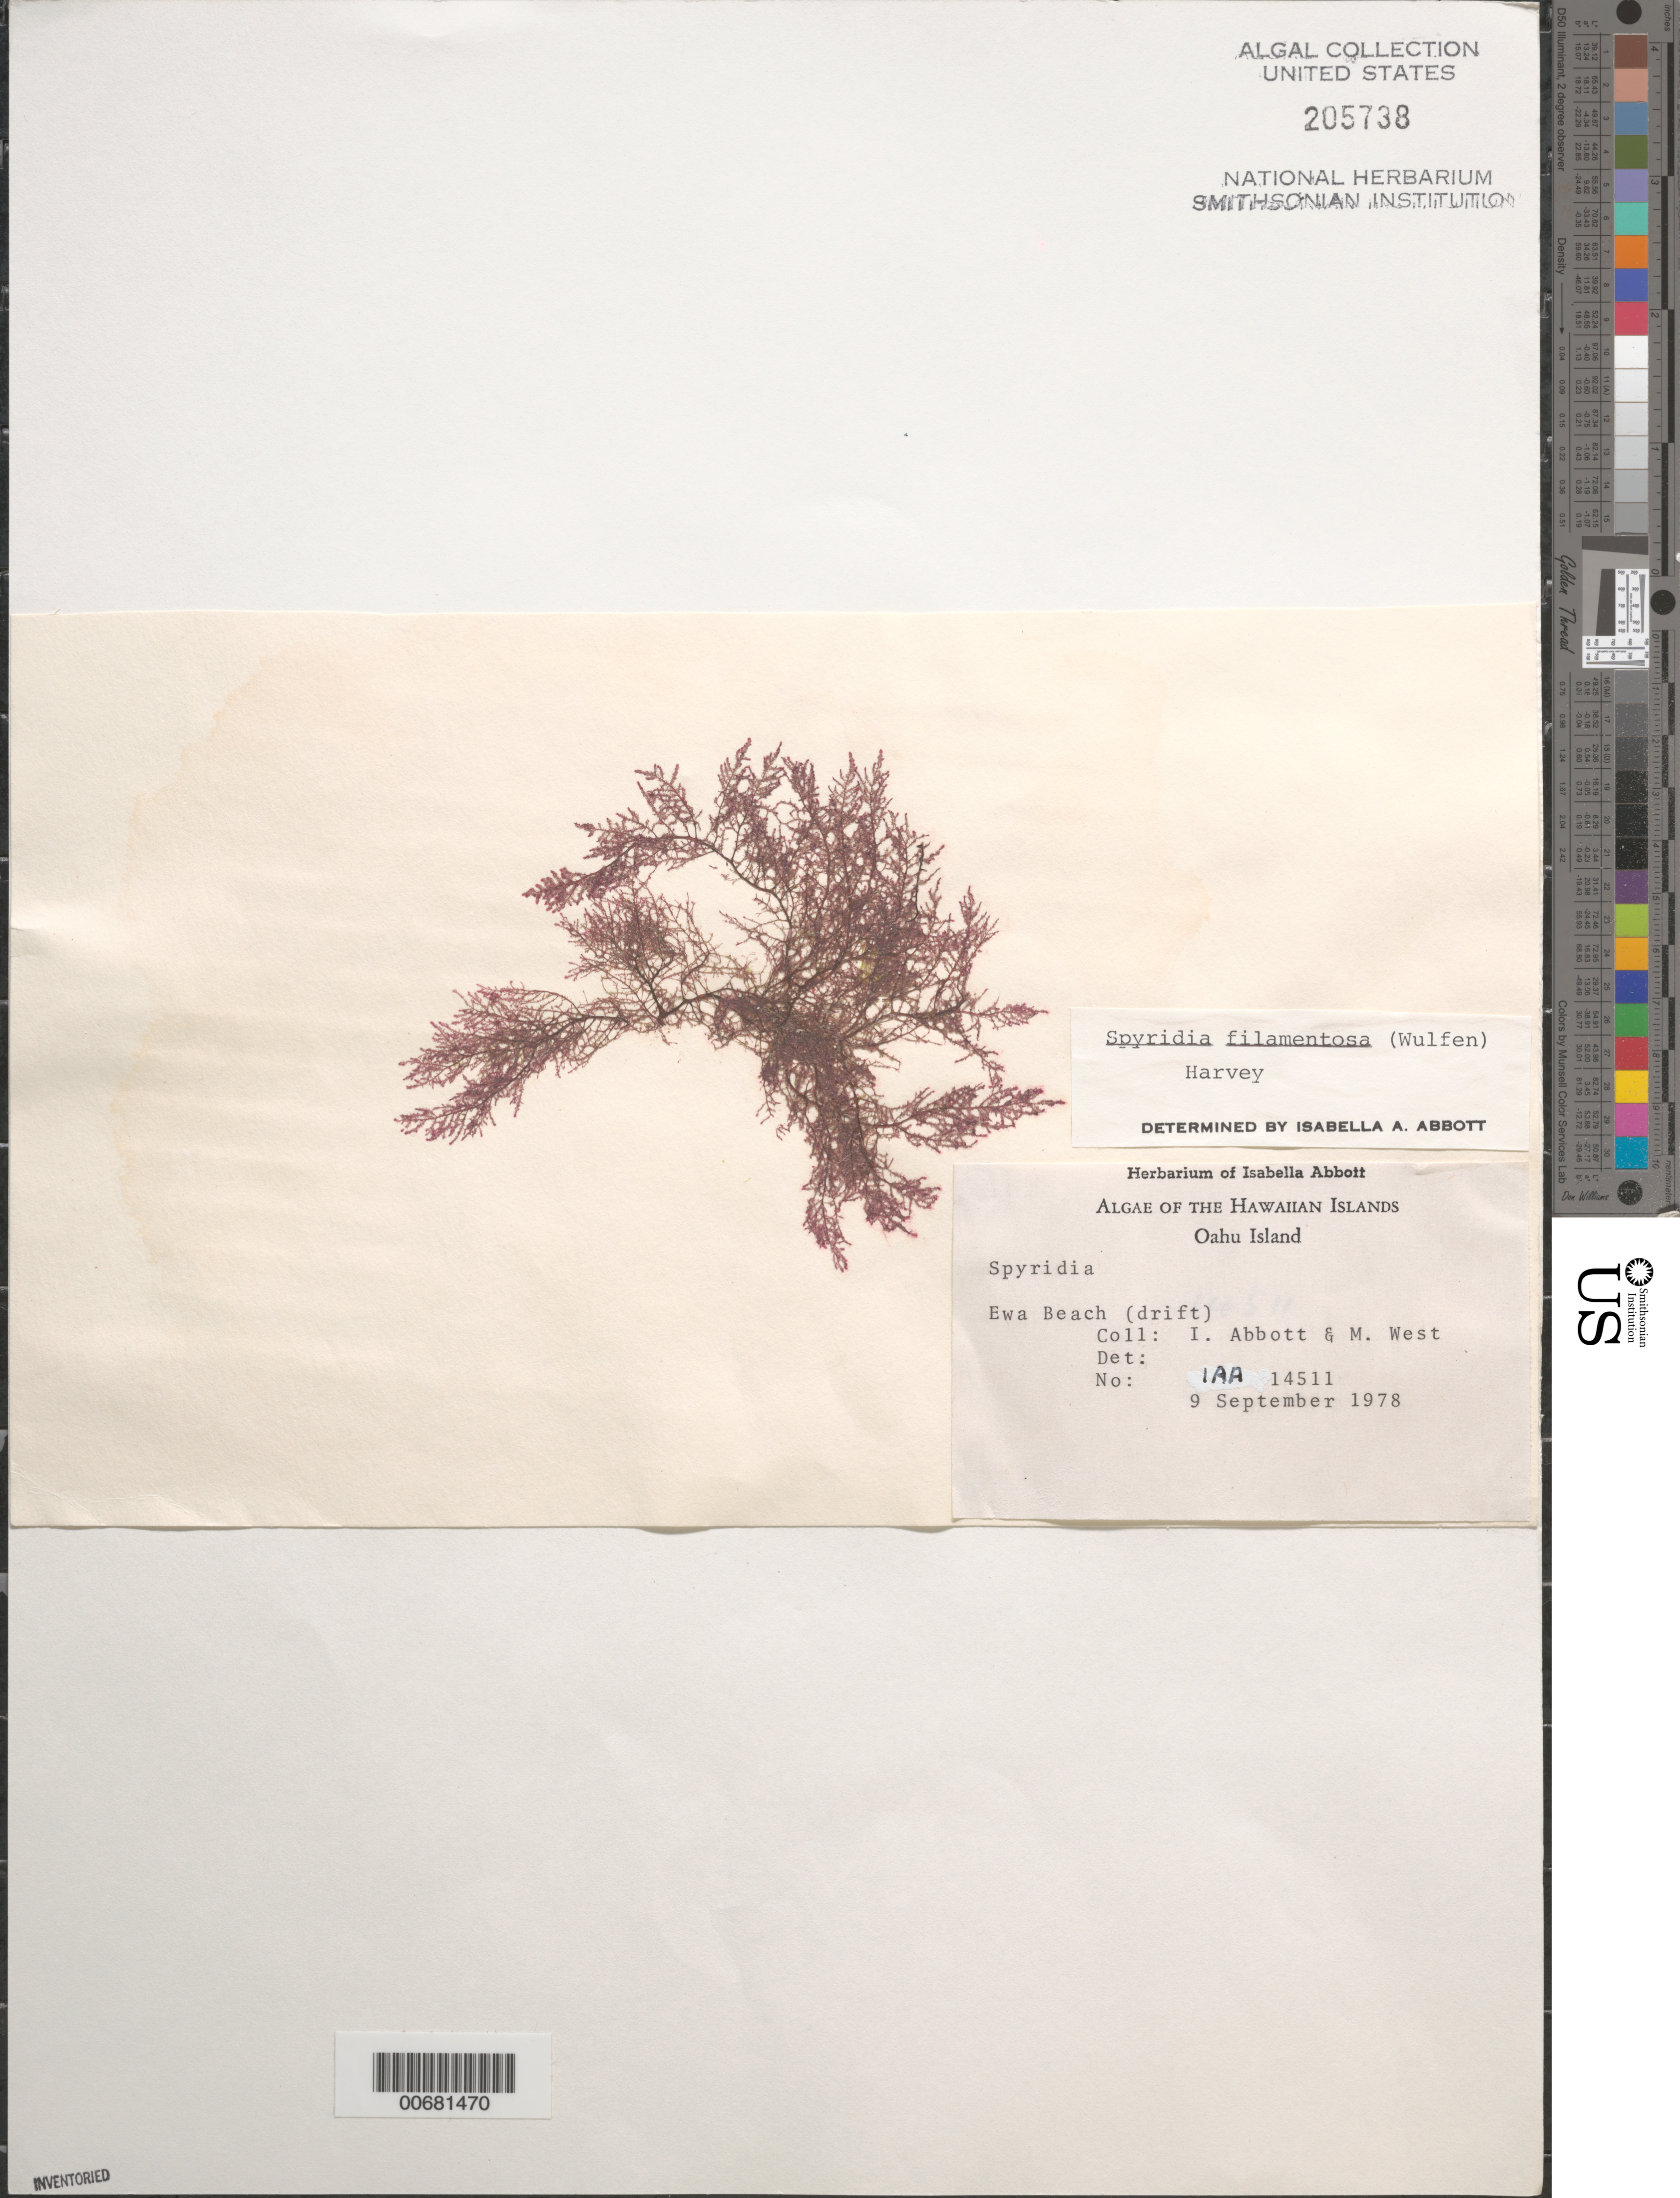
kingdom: Plantae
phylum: Rhodophyta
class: Florideophyceae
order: Ceramiales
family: Spyridiaceae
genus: Spyridia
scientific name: Spyridia filamentosa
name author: (Wulfen) Harv.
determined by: Abbott, Isabella A.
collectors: I. A. Abbott & M. West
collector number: IAA 14511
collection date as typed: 09 Sep 1978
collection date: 1978-09-09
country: United States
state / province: Hawaii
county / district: Honolulu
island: Oahu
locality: Ewa Beach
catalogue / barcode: US 205738